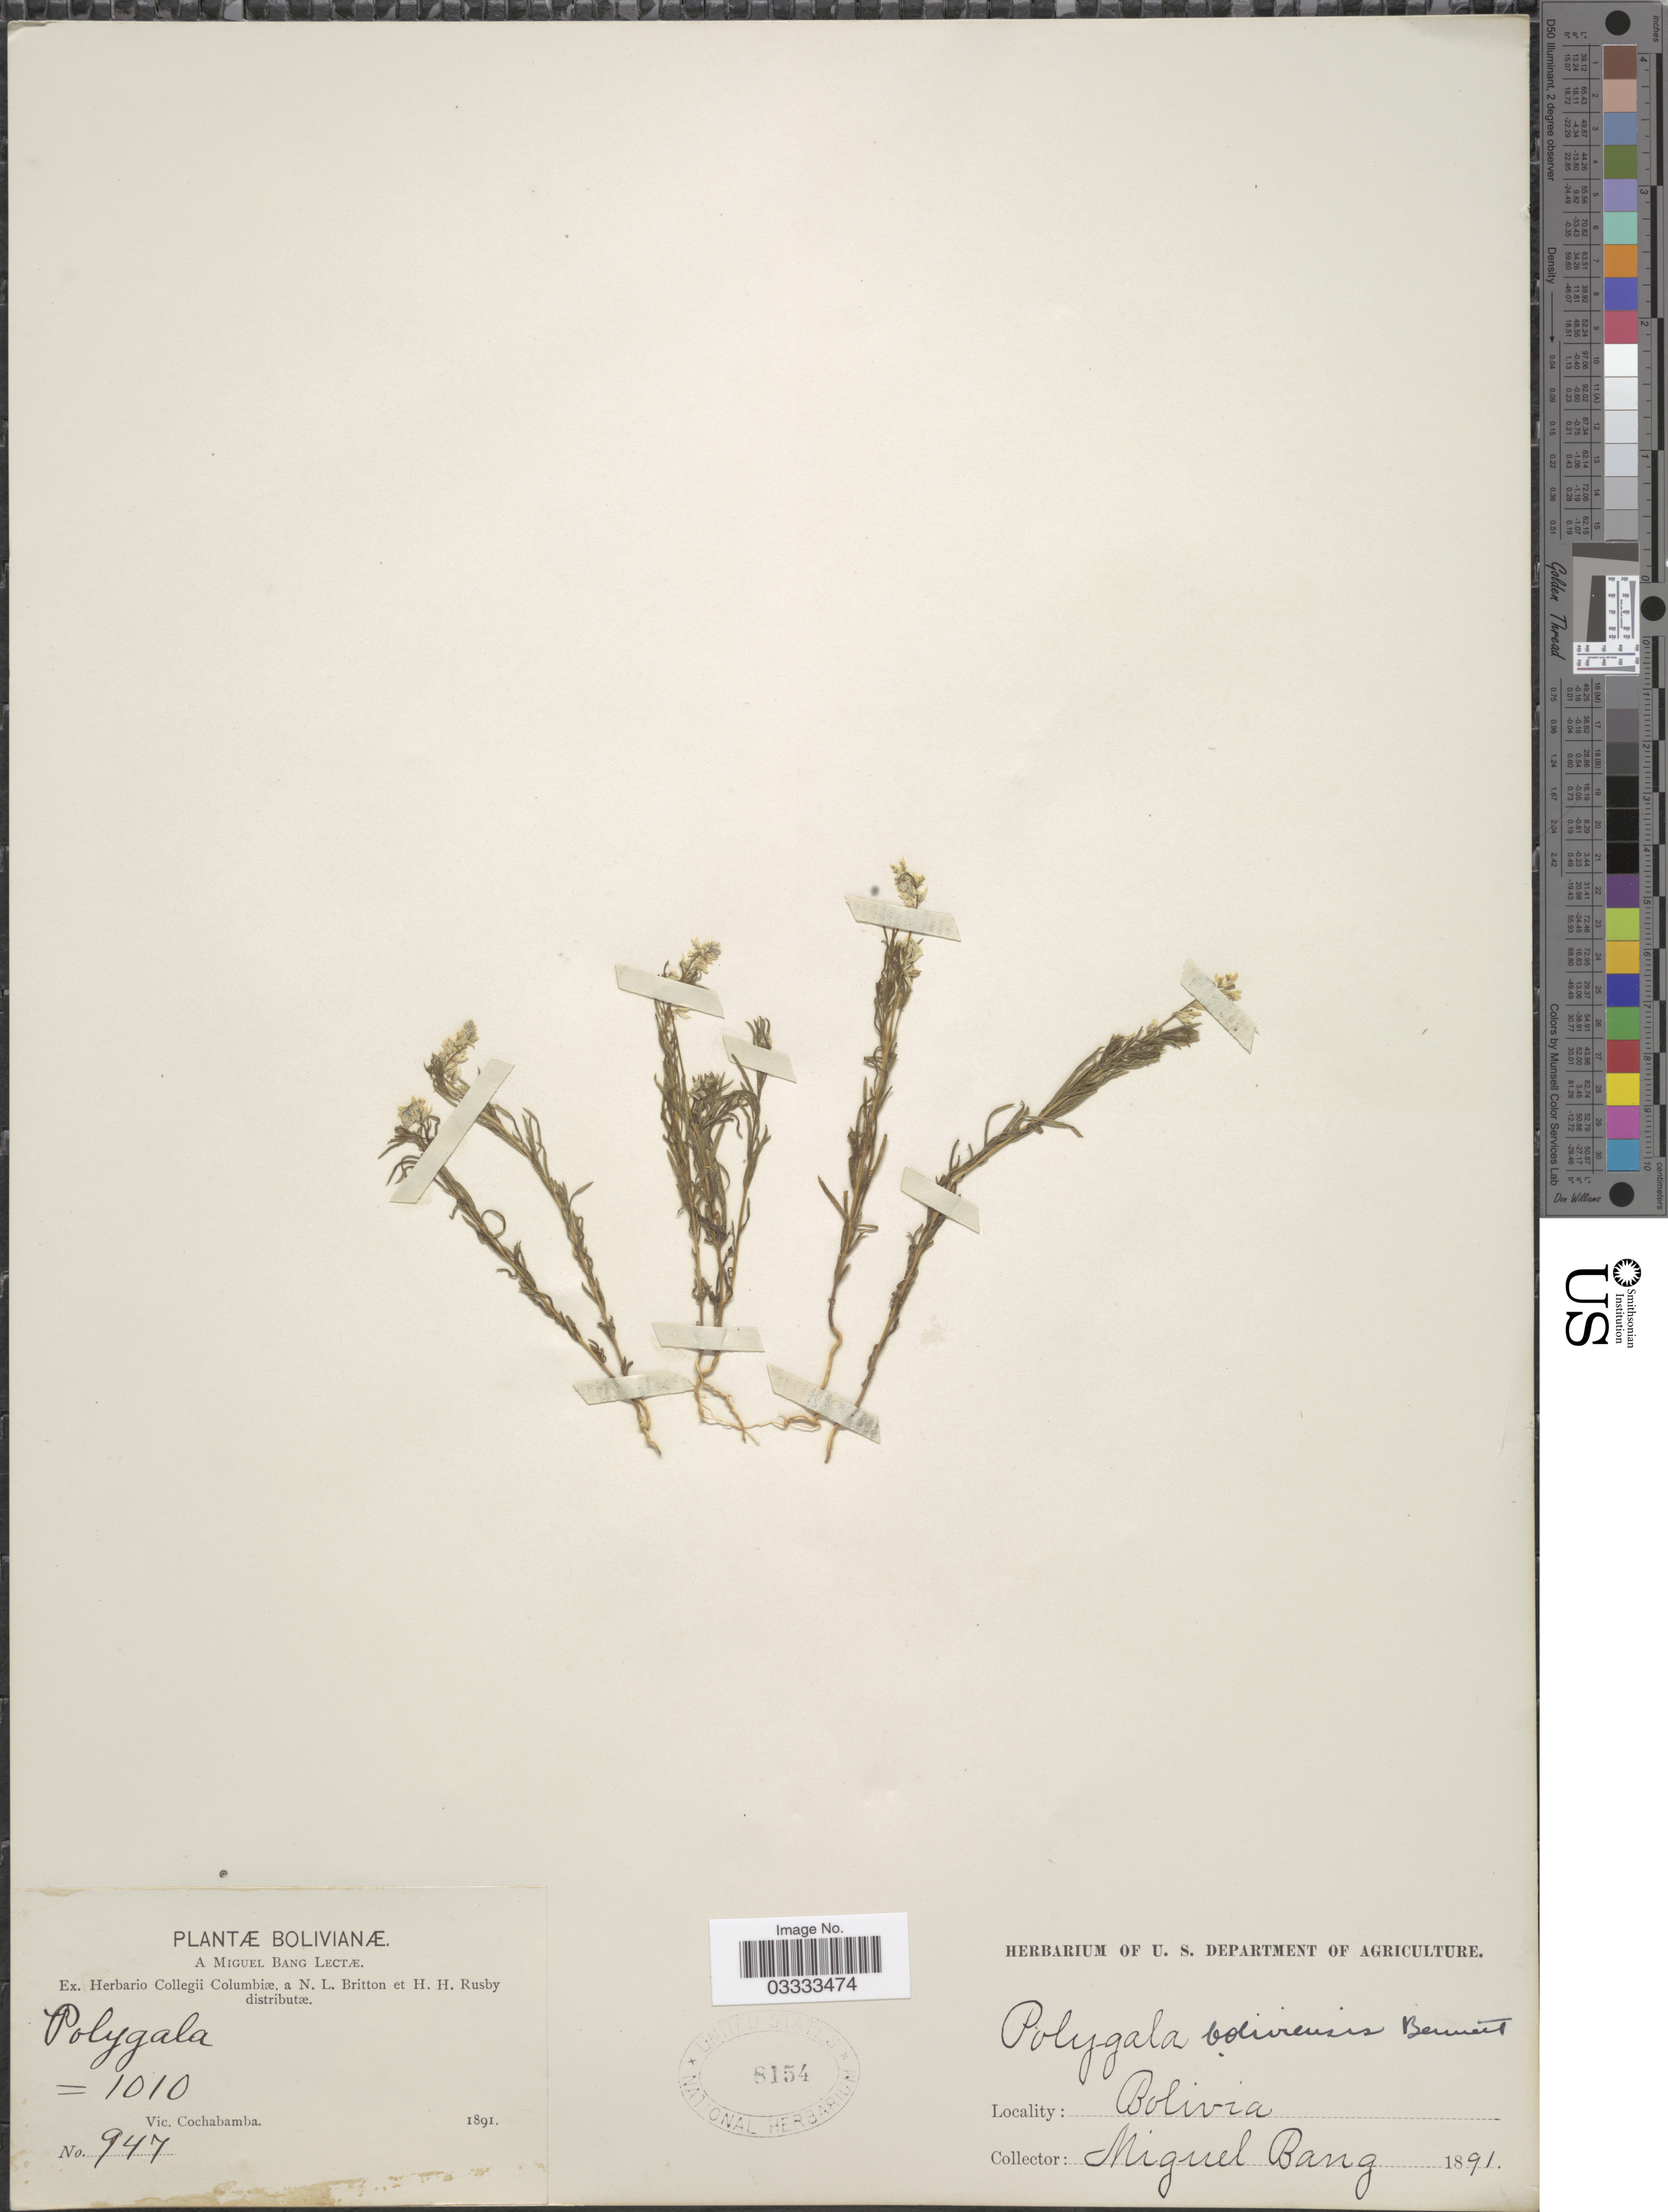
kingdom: Plantae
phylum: Tracheophyta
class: Magnoliopsida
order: Fabales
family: Polygalaceae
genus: Polygala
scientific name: Polygala boliviensis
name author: A.W. Benn.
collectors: M. Bang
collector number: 947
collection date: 1891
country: Bolivia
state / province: Cochabamba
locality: Vic. Cochabamba.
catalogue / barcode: US 8154